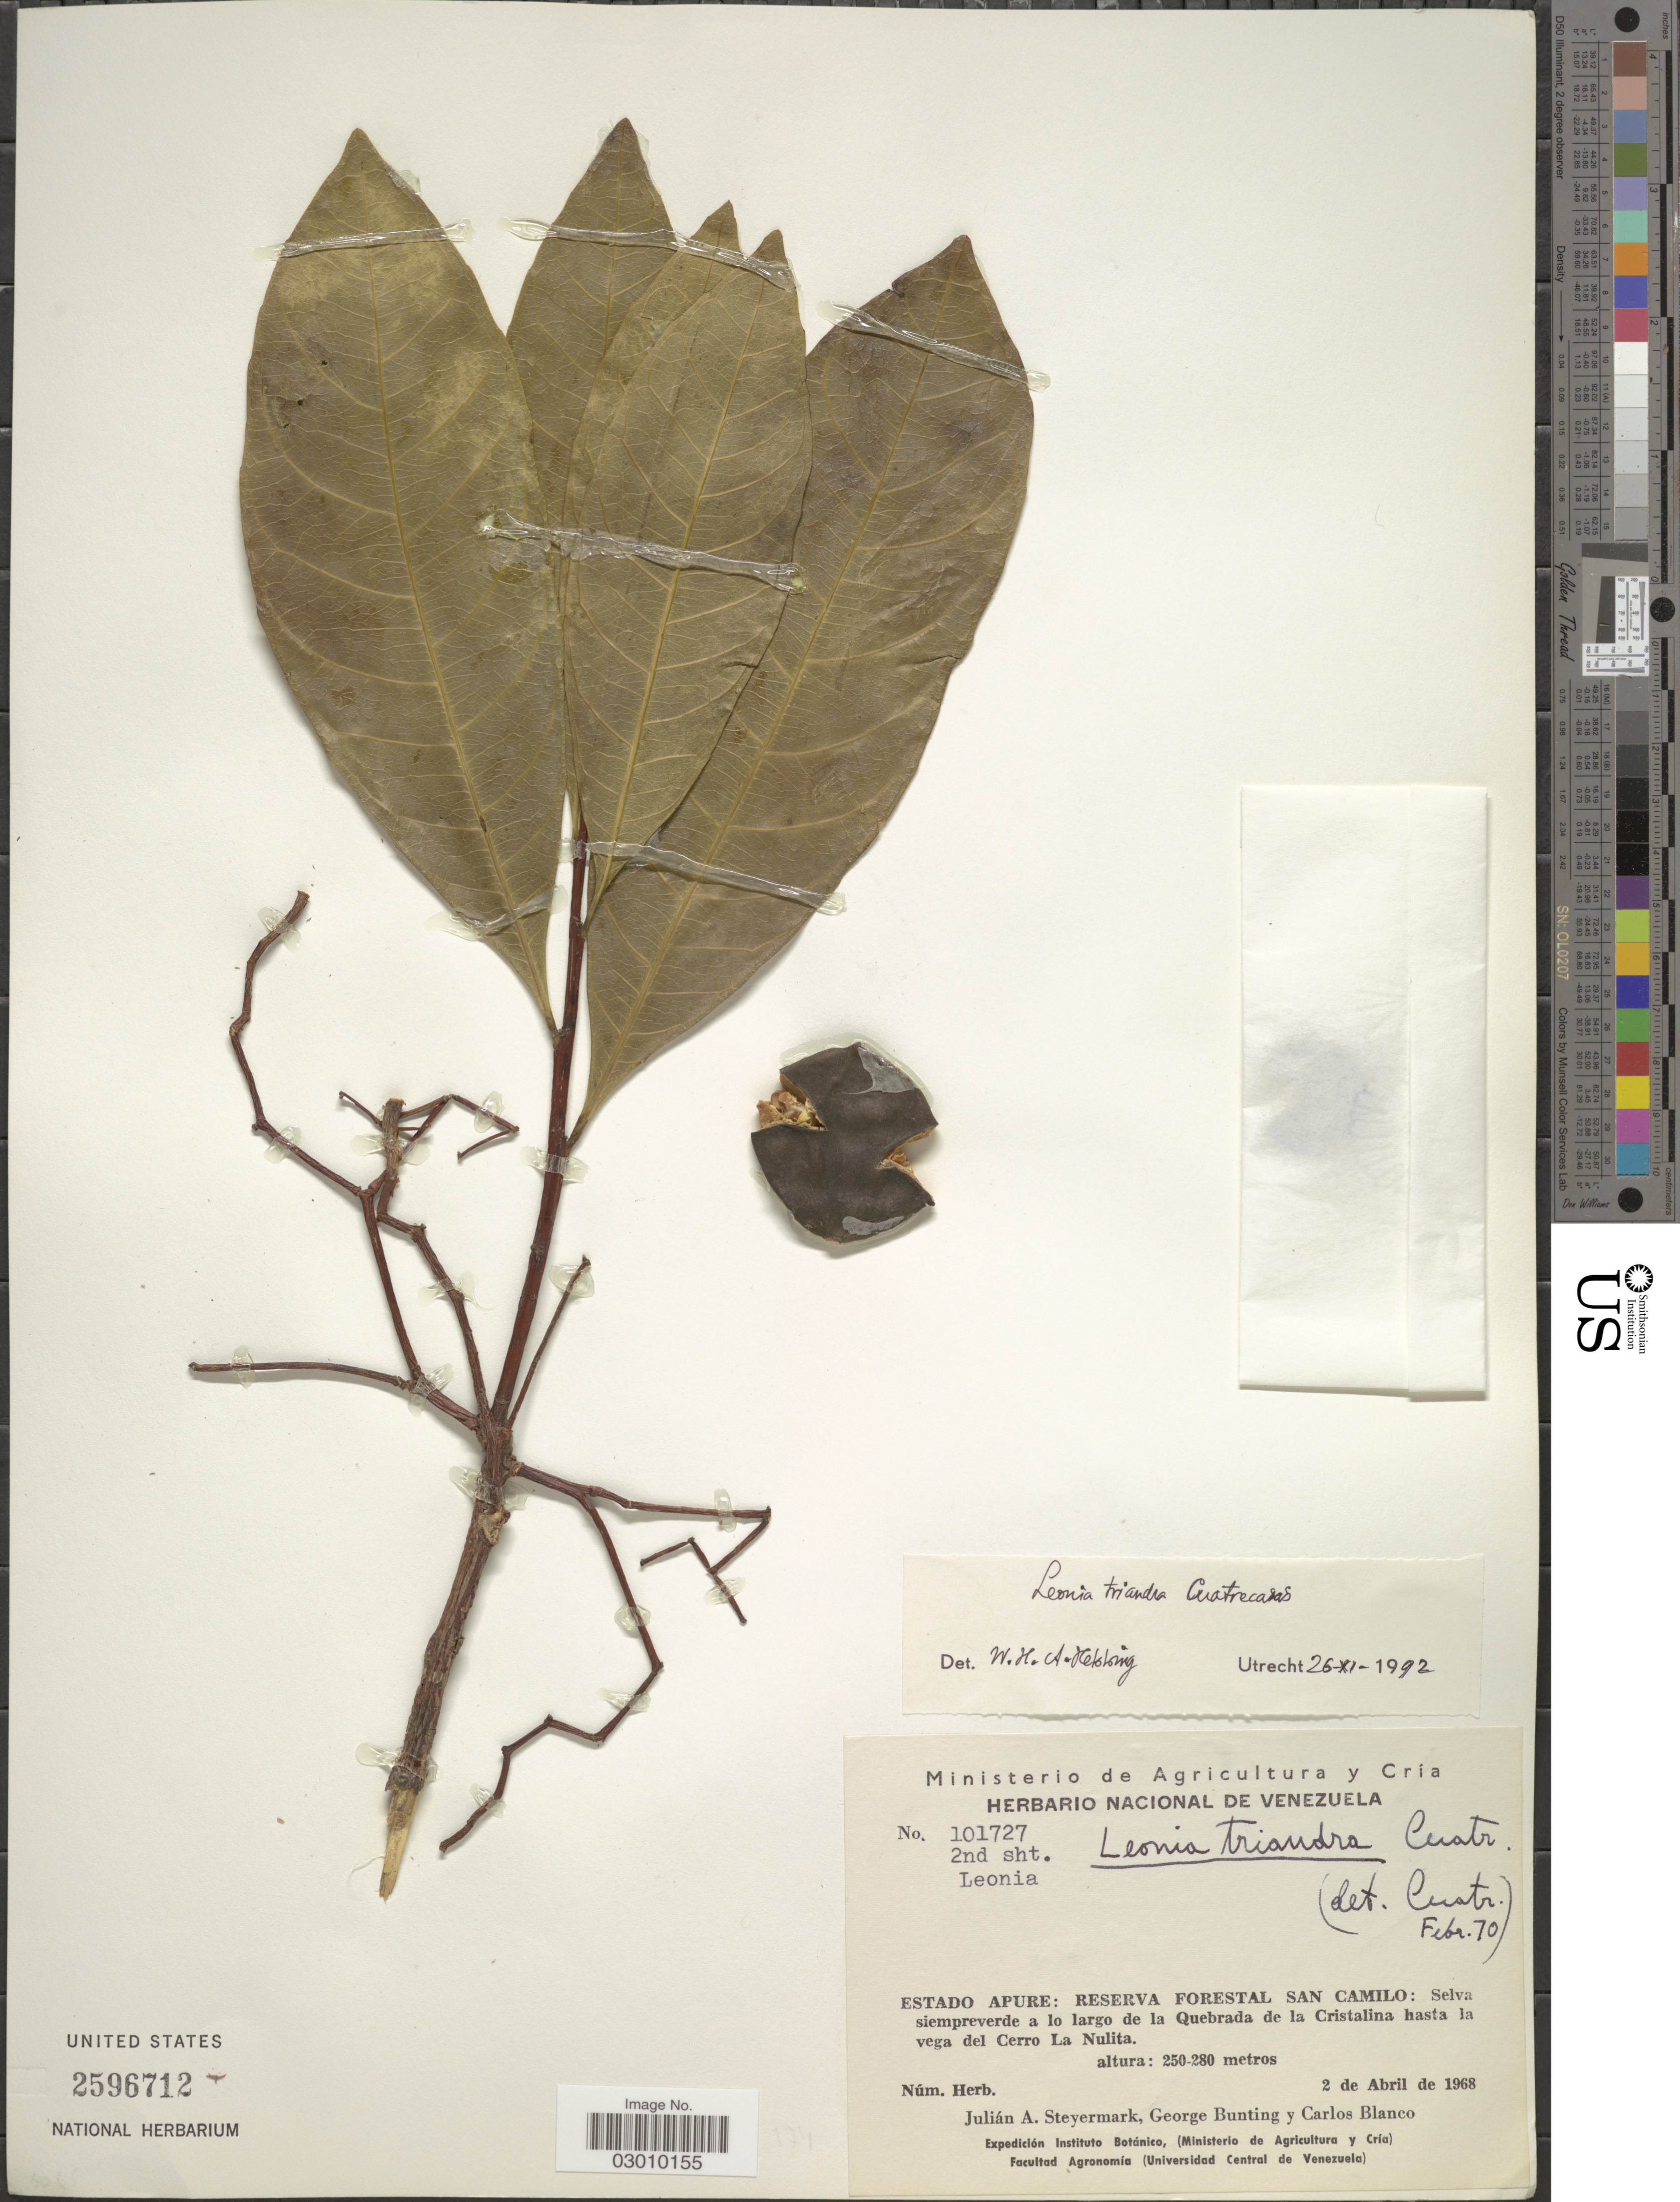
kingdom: Plantae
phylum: Tracheophyta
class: Magnoliopsida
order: Malpighiales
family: Violaceae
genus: Leonia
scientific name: Leonia triandra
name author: Cuatrec.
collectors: J. Steyermark, G. S. Bunting & C. Blanco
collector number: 101727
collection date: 1968-04-02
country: Venezuela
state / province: Apure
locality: Reserva Forestal San Camilo: Selva siempreverde a lo largo de la Quebrada de la Cristalina hasta la vega del Cerro La Nulita.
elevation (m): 250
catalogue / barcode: US 2596712